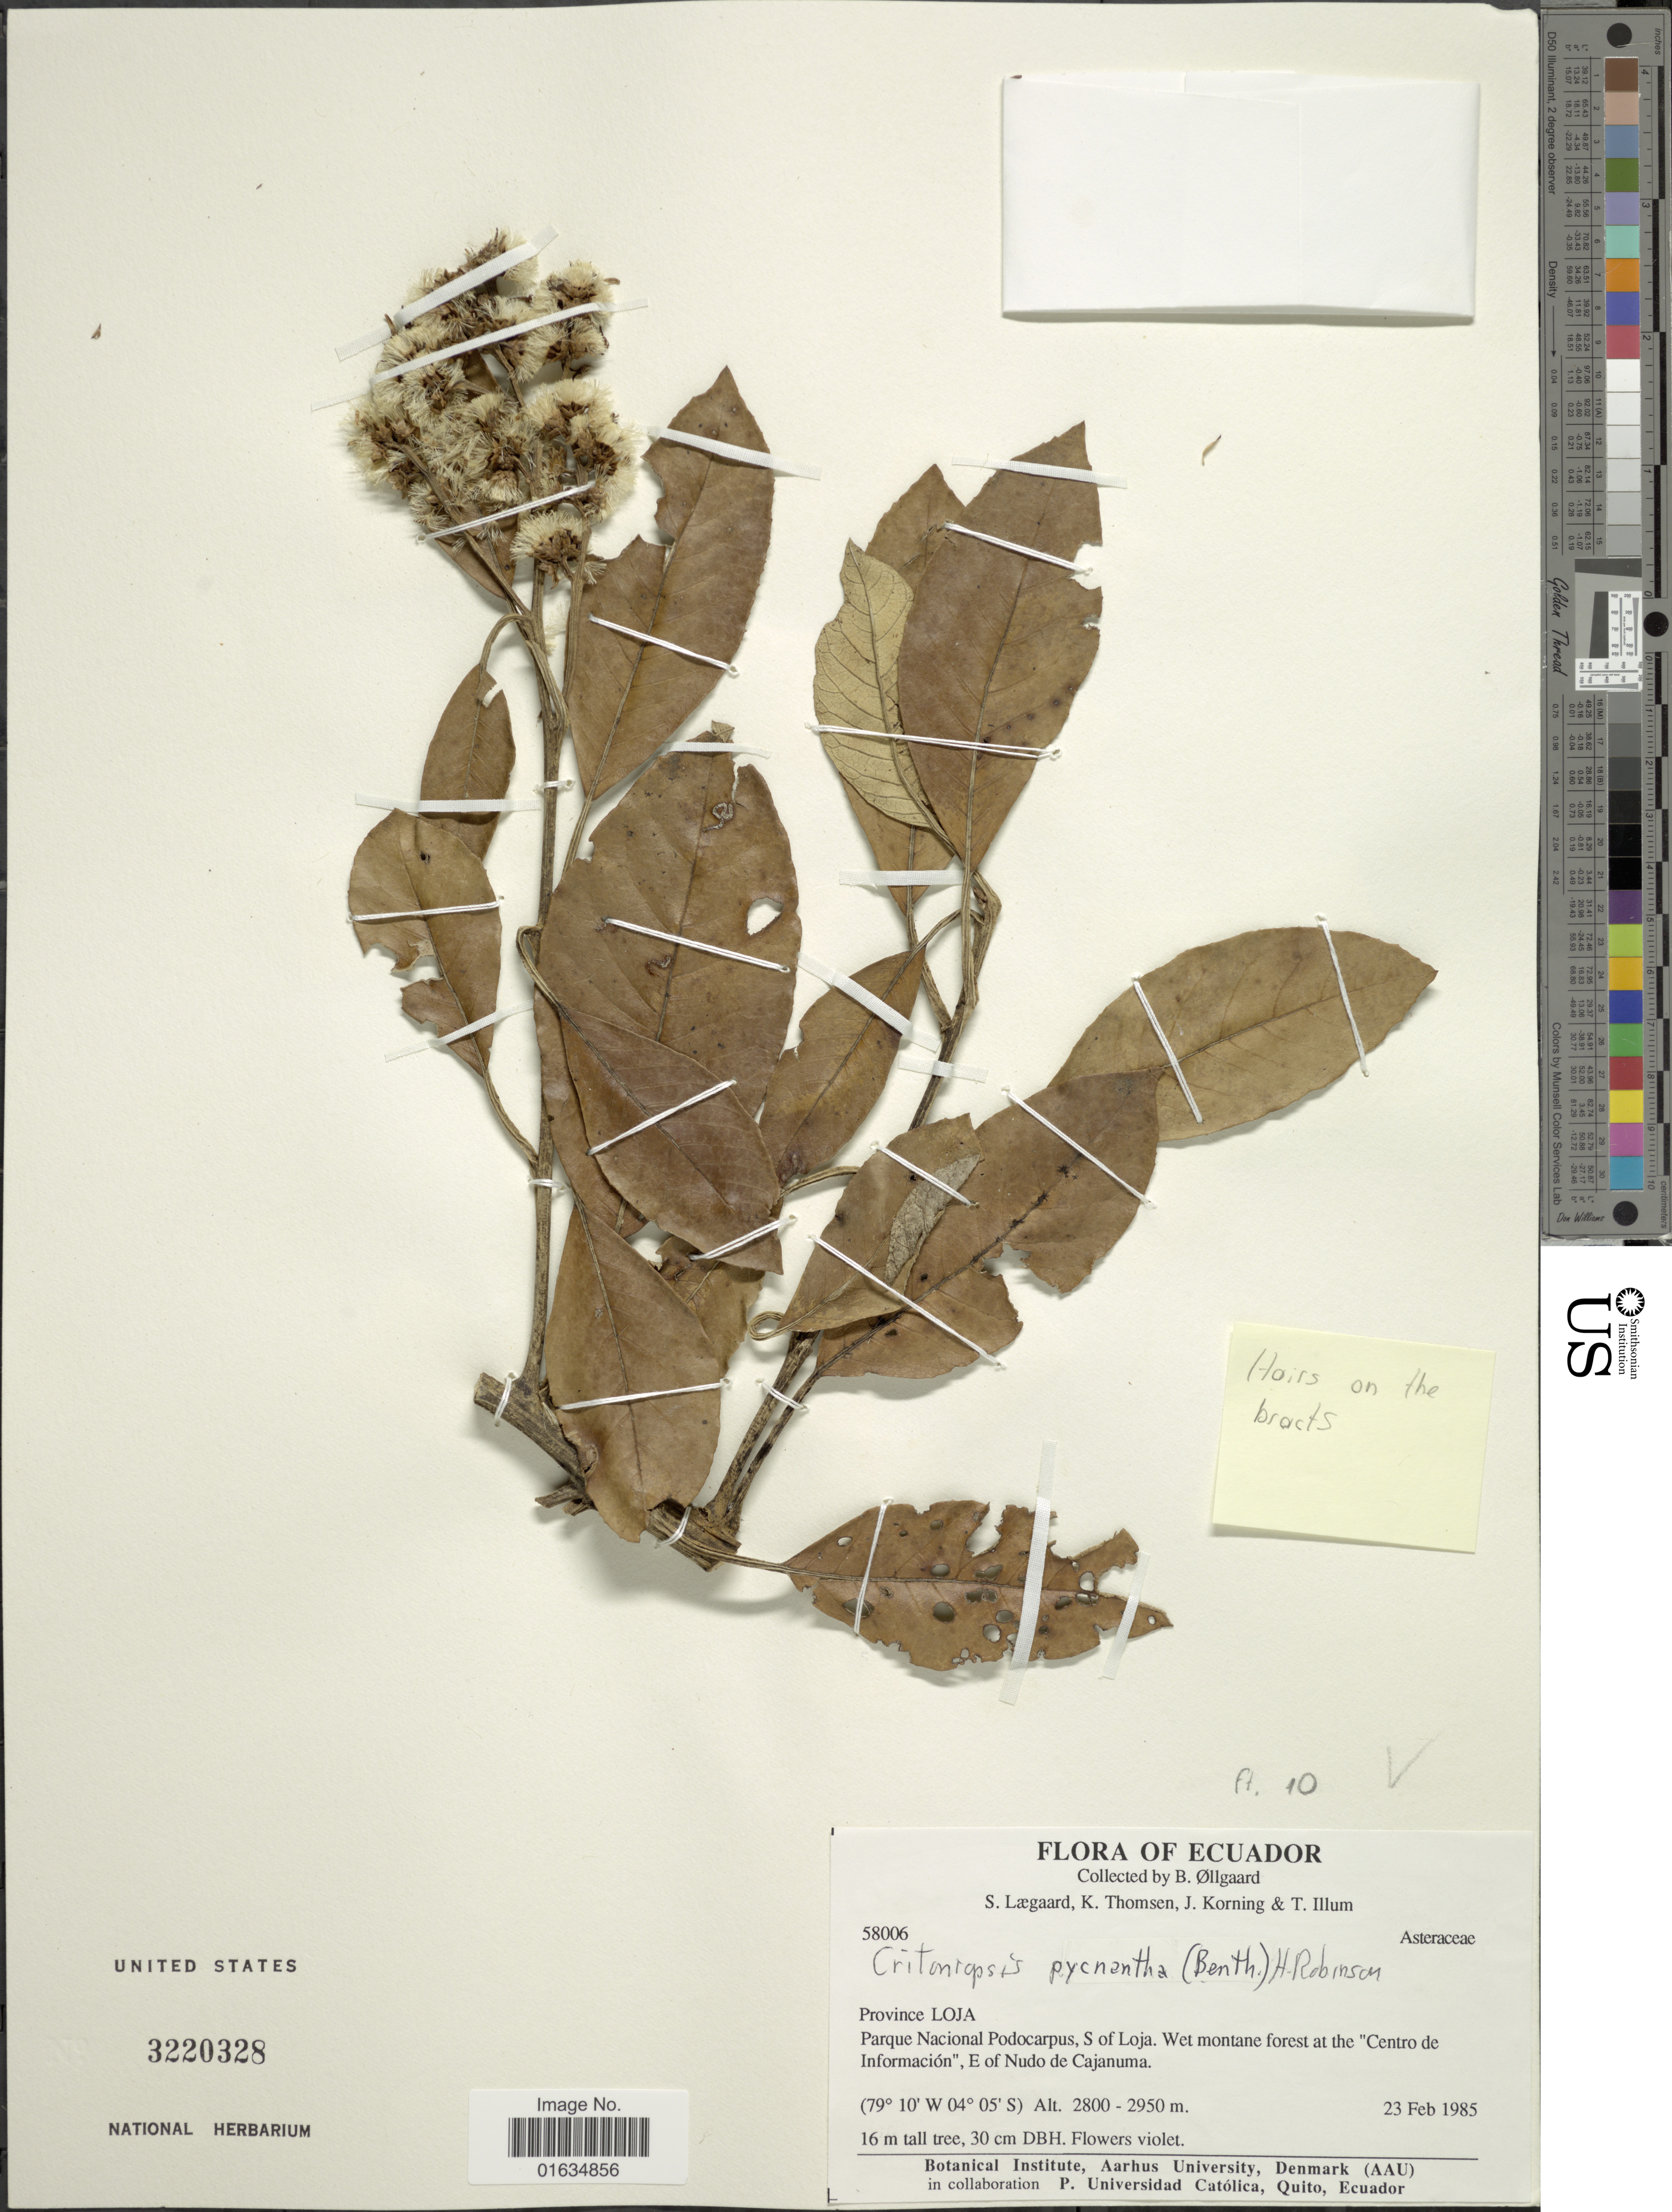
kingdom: Plantae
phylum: Tracheophyta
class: Magnoliopsida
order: Asterales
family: Asteraceae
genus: Critoniopsis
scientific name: Critoniopsis pycnantha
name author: (Benth.) H. Rob.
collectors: B. Øllgaard, S. Lægaard, K. Thomsen, J. Korning & T. Illum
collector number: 58006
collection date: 1985-02-23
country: Latvia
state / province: Alojas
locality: Province Loja, Parque Nacional Podocarpus, S. of Loja, Centro de Informacion, E of Nudo de Cajanuma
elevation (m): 2800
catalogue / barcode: US 3220328